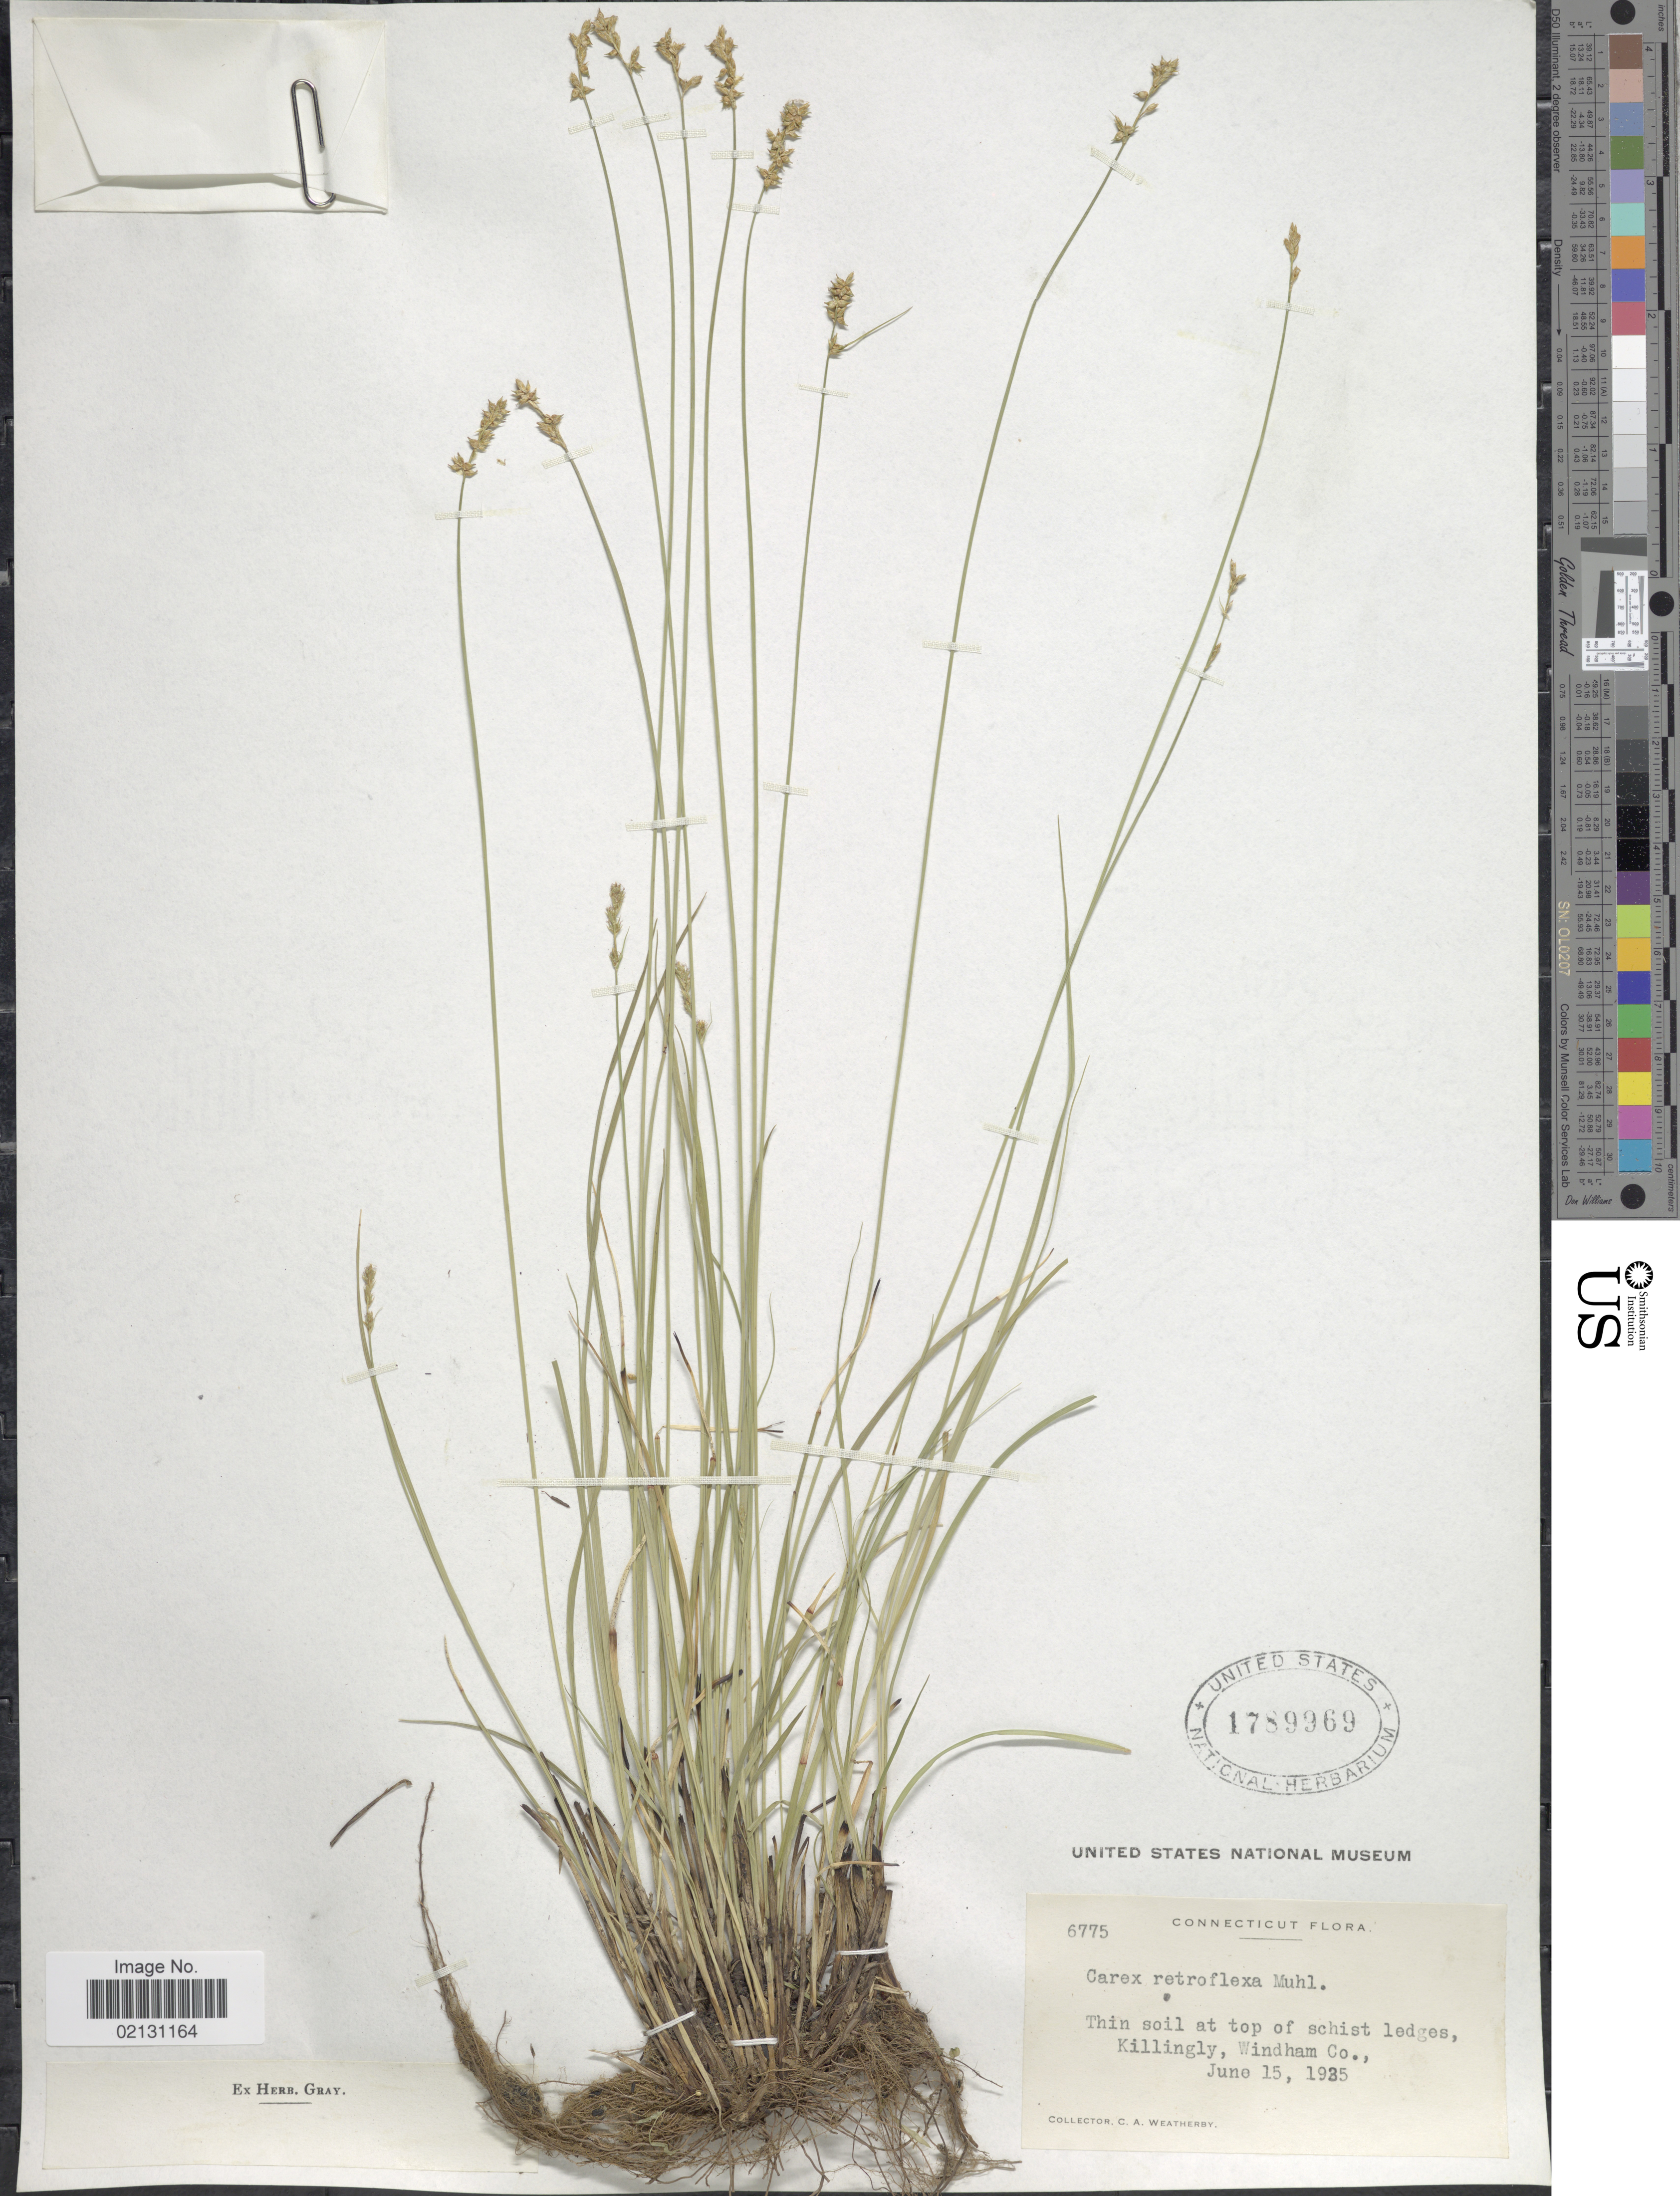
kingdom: Plantae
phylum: Tracheophyta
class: Liliopsida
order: Poales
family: Cyperaceae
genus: Carex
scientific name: Carex retroflexa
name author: Muhl. ex Willd.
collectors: C. A. Weatherby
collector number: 6775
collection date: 1935-06-15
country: United States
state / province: Connecticut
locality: Thin soil at top of schist ledges, Killingly, Windham Co.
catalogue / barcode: US 1789969